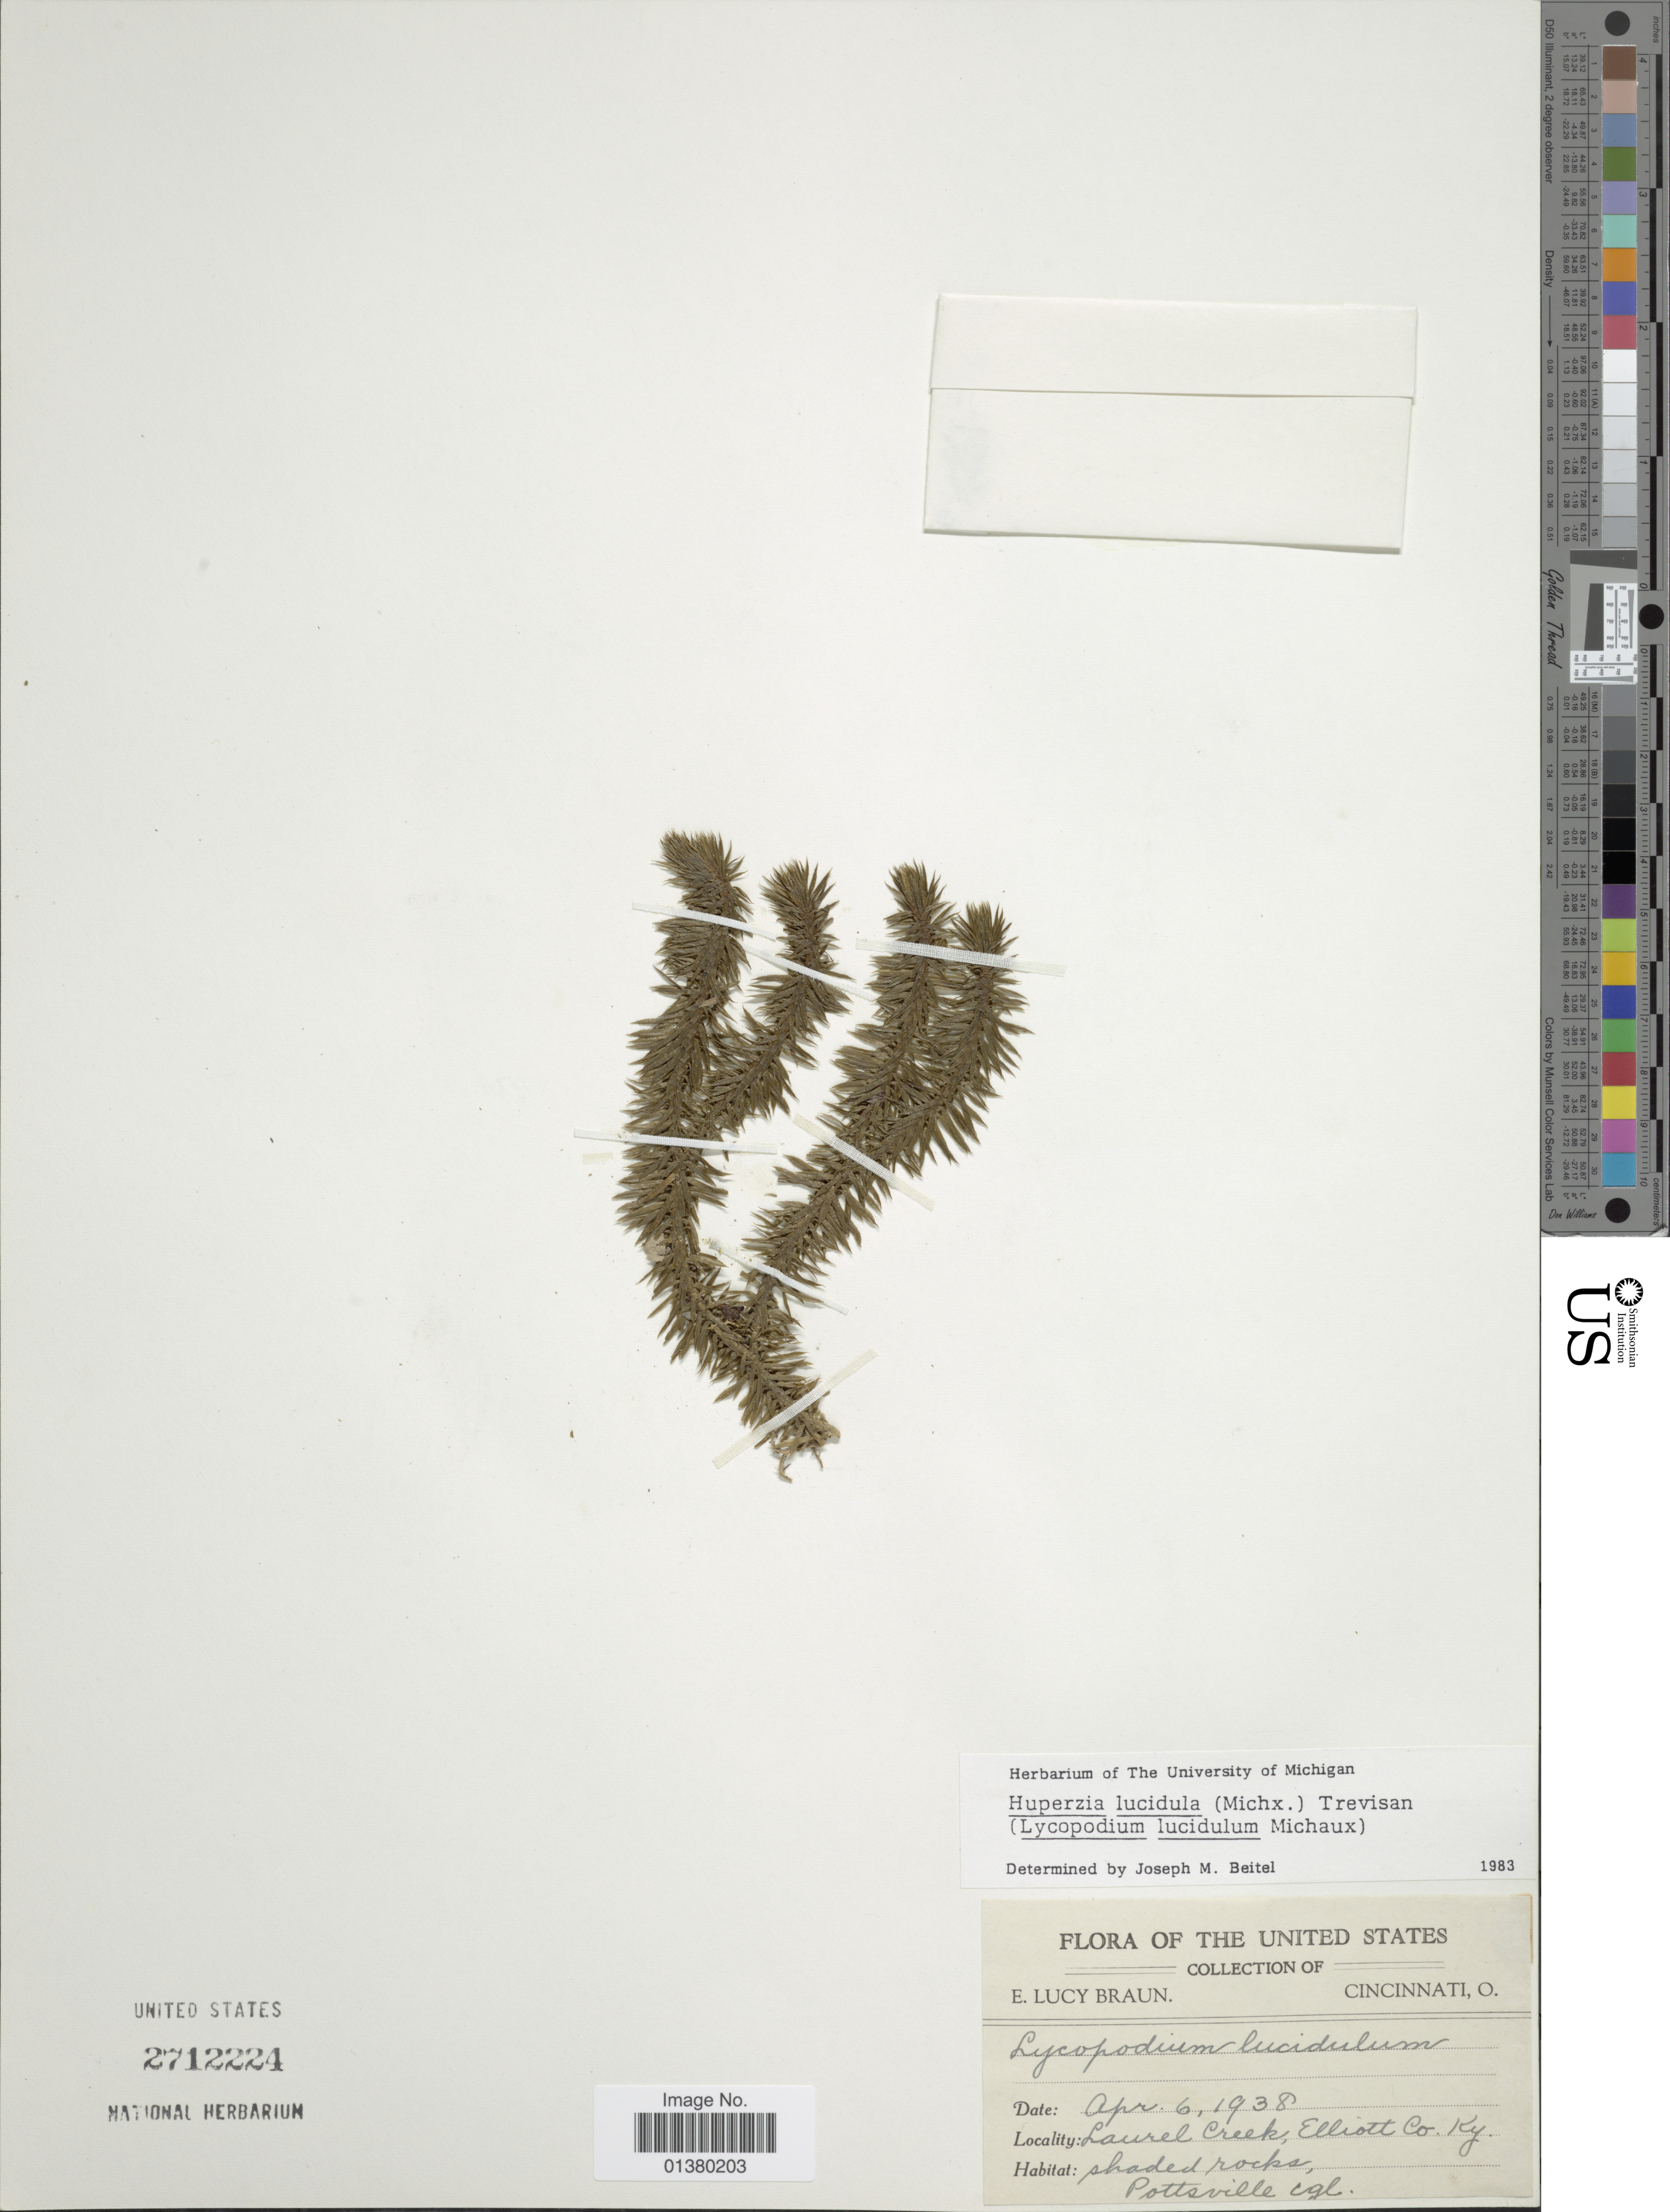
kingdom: Plantae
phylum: Tracheophyta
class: Lycopodiopsida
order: Lycopodiales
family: Lycopodiaceae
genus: Huperzia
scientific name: Huperzia lucidula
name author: (Michx.) Trevis.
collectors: E. L. Braun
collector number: s..n.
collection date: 1938-04-06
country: United States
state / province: Kentucky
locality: Laurel Creek, Elliot Co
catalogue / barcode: US 2712224